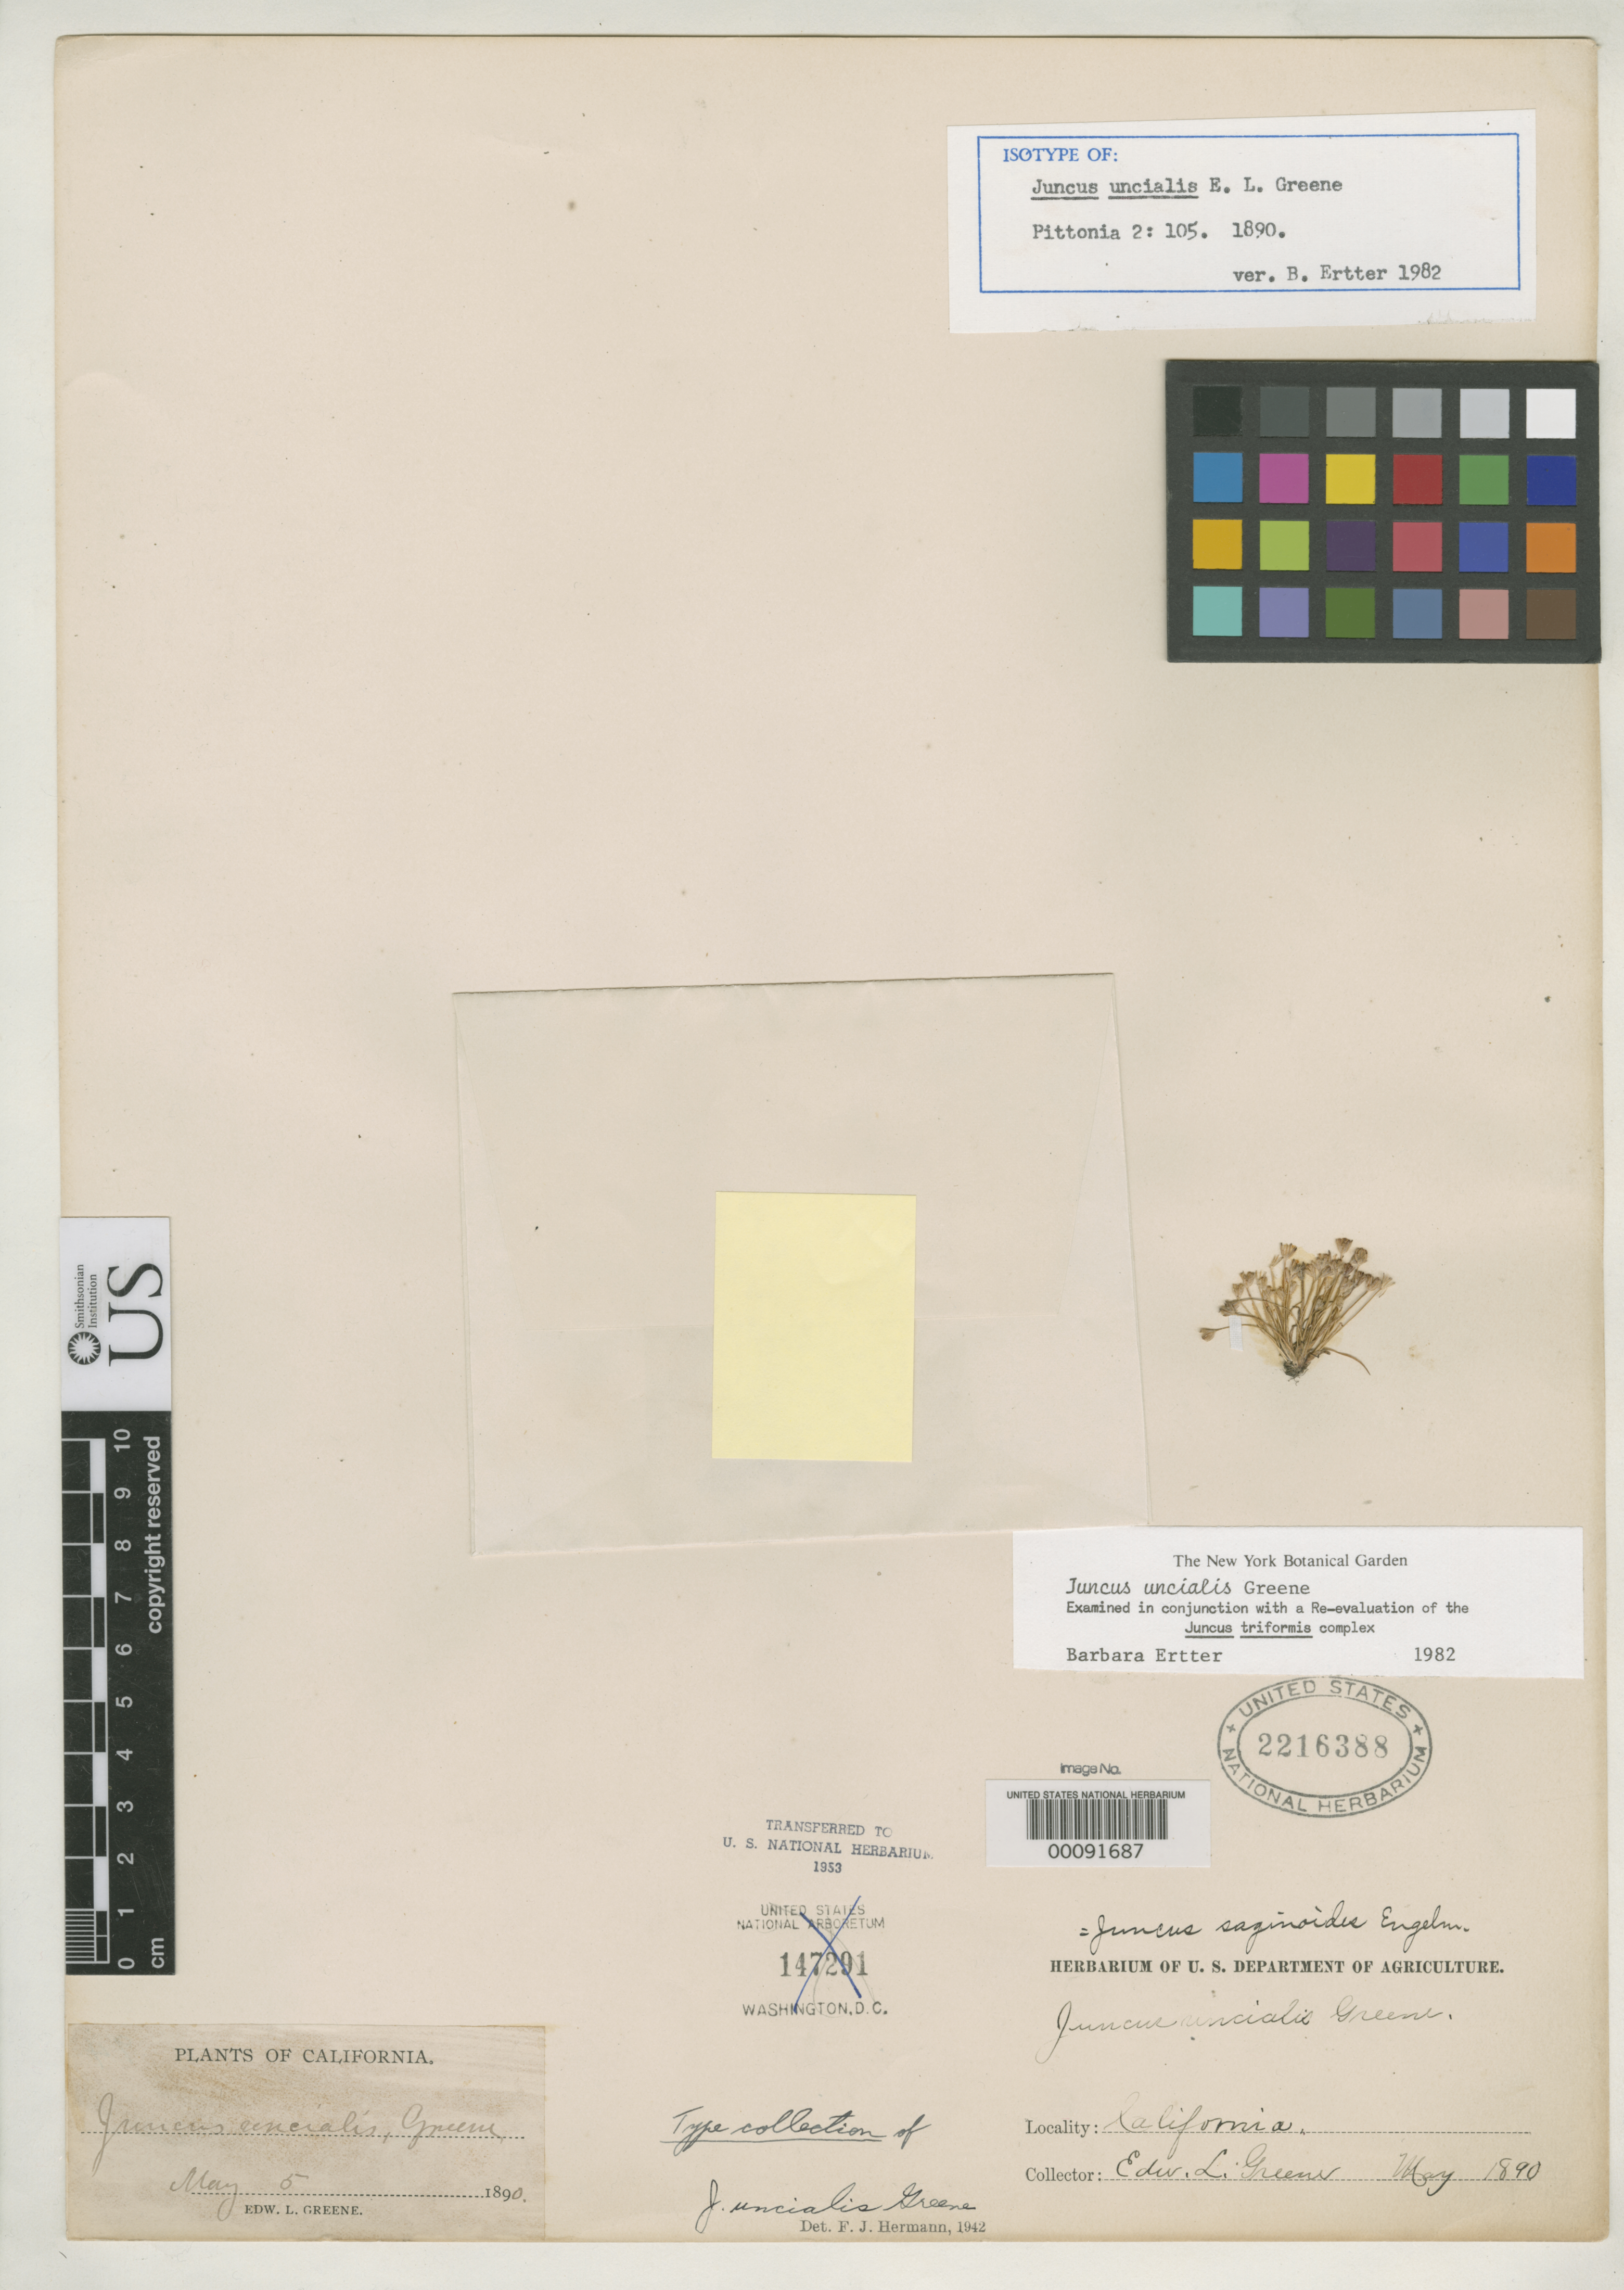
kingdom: Plantae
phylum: Tracheophyta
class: Liliopsida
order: Poales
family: Juncaceae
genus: Juncus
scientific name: Juncus uncialis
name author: Greene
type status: Isotype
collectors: E. L. Greene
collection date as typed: May 1890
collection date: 1890-05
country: United States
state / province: California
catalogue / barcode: US 2216388